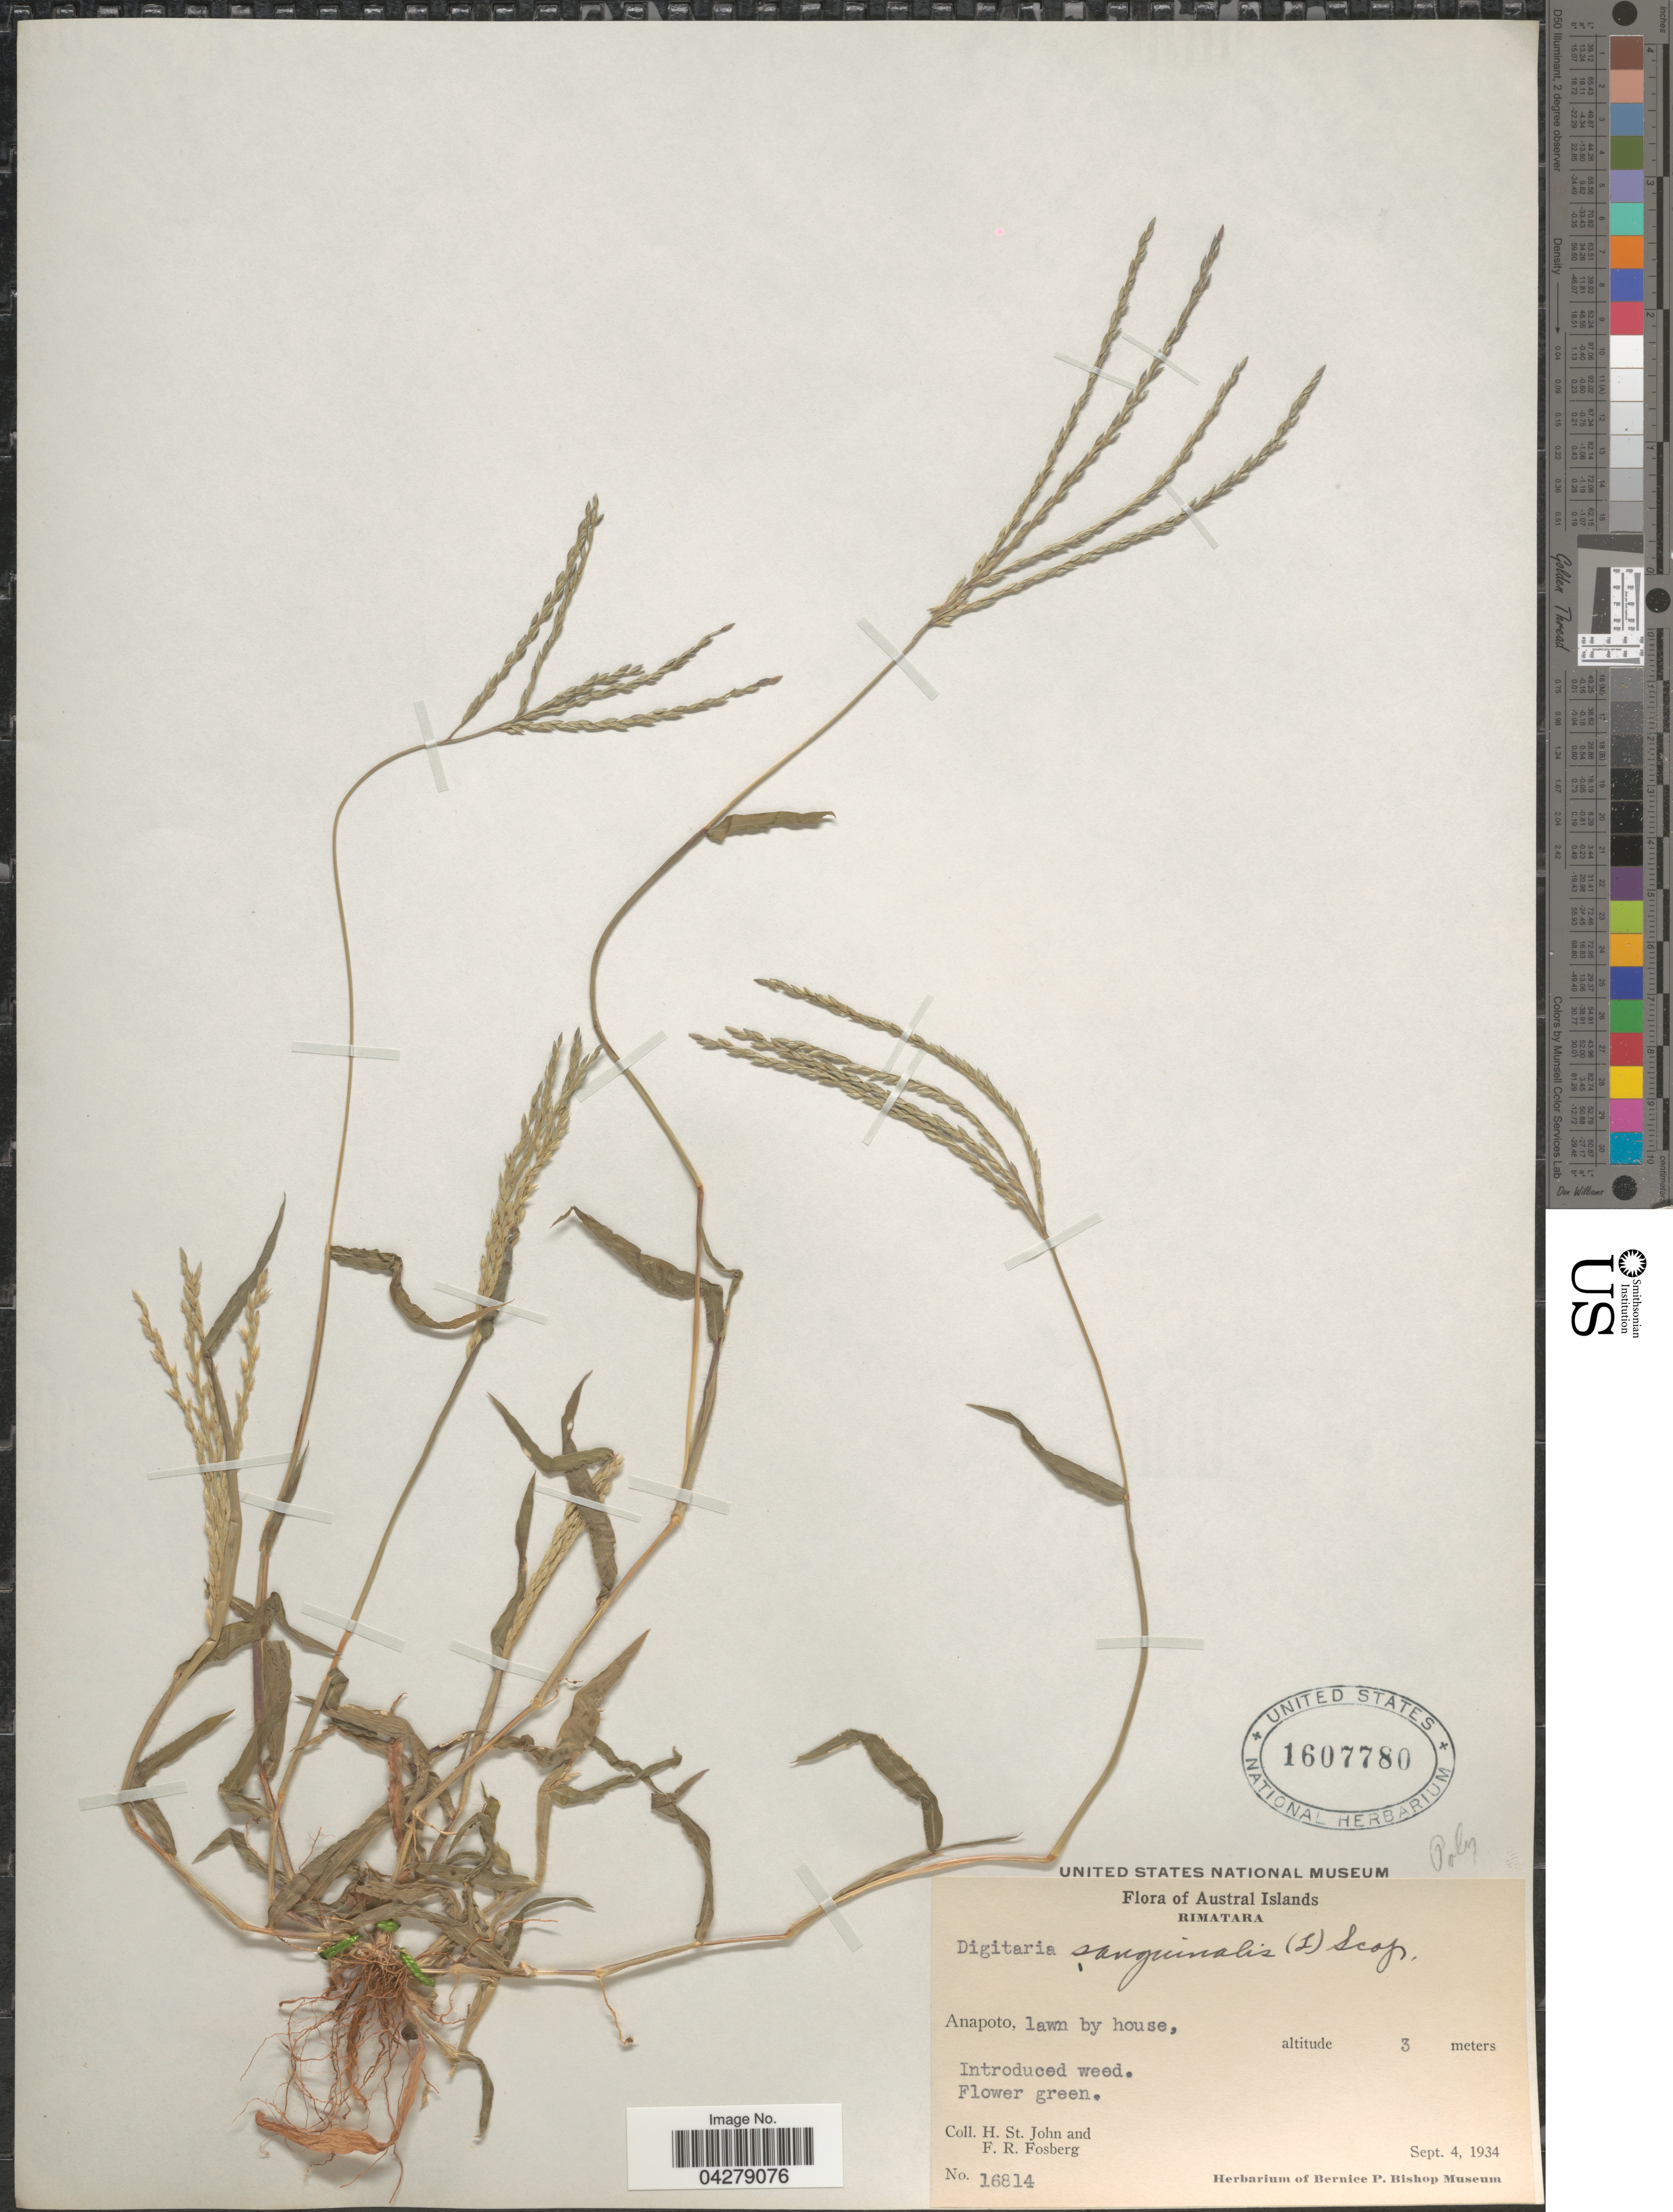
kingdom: Plantae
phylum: Tracheophyta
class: Liliopsida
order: Poales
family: Poaceae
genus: Digitaria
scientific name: Digitaria sanguinalis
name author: (L.) Scop.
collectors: H. St. John & F. R. Fosberg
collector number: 16814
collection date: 1934-09-04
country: French Polynesia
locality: Austral Islands. Rimatara. Anapoto, lawn by house.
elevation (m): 3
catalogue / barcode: US 1607780